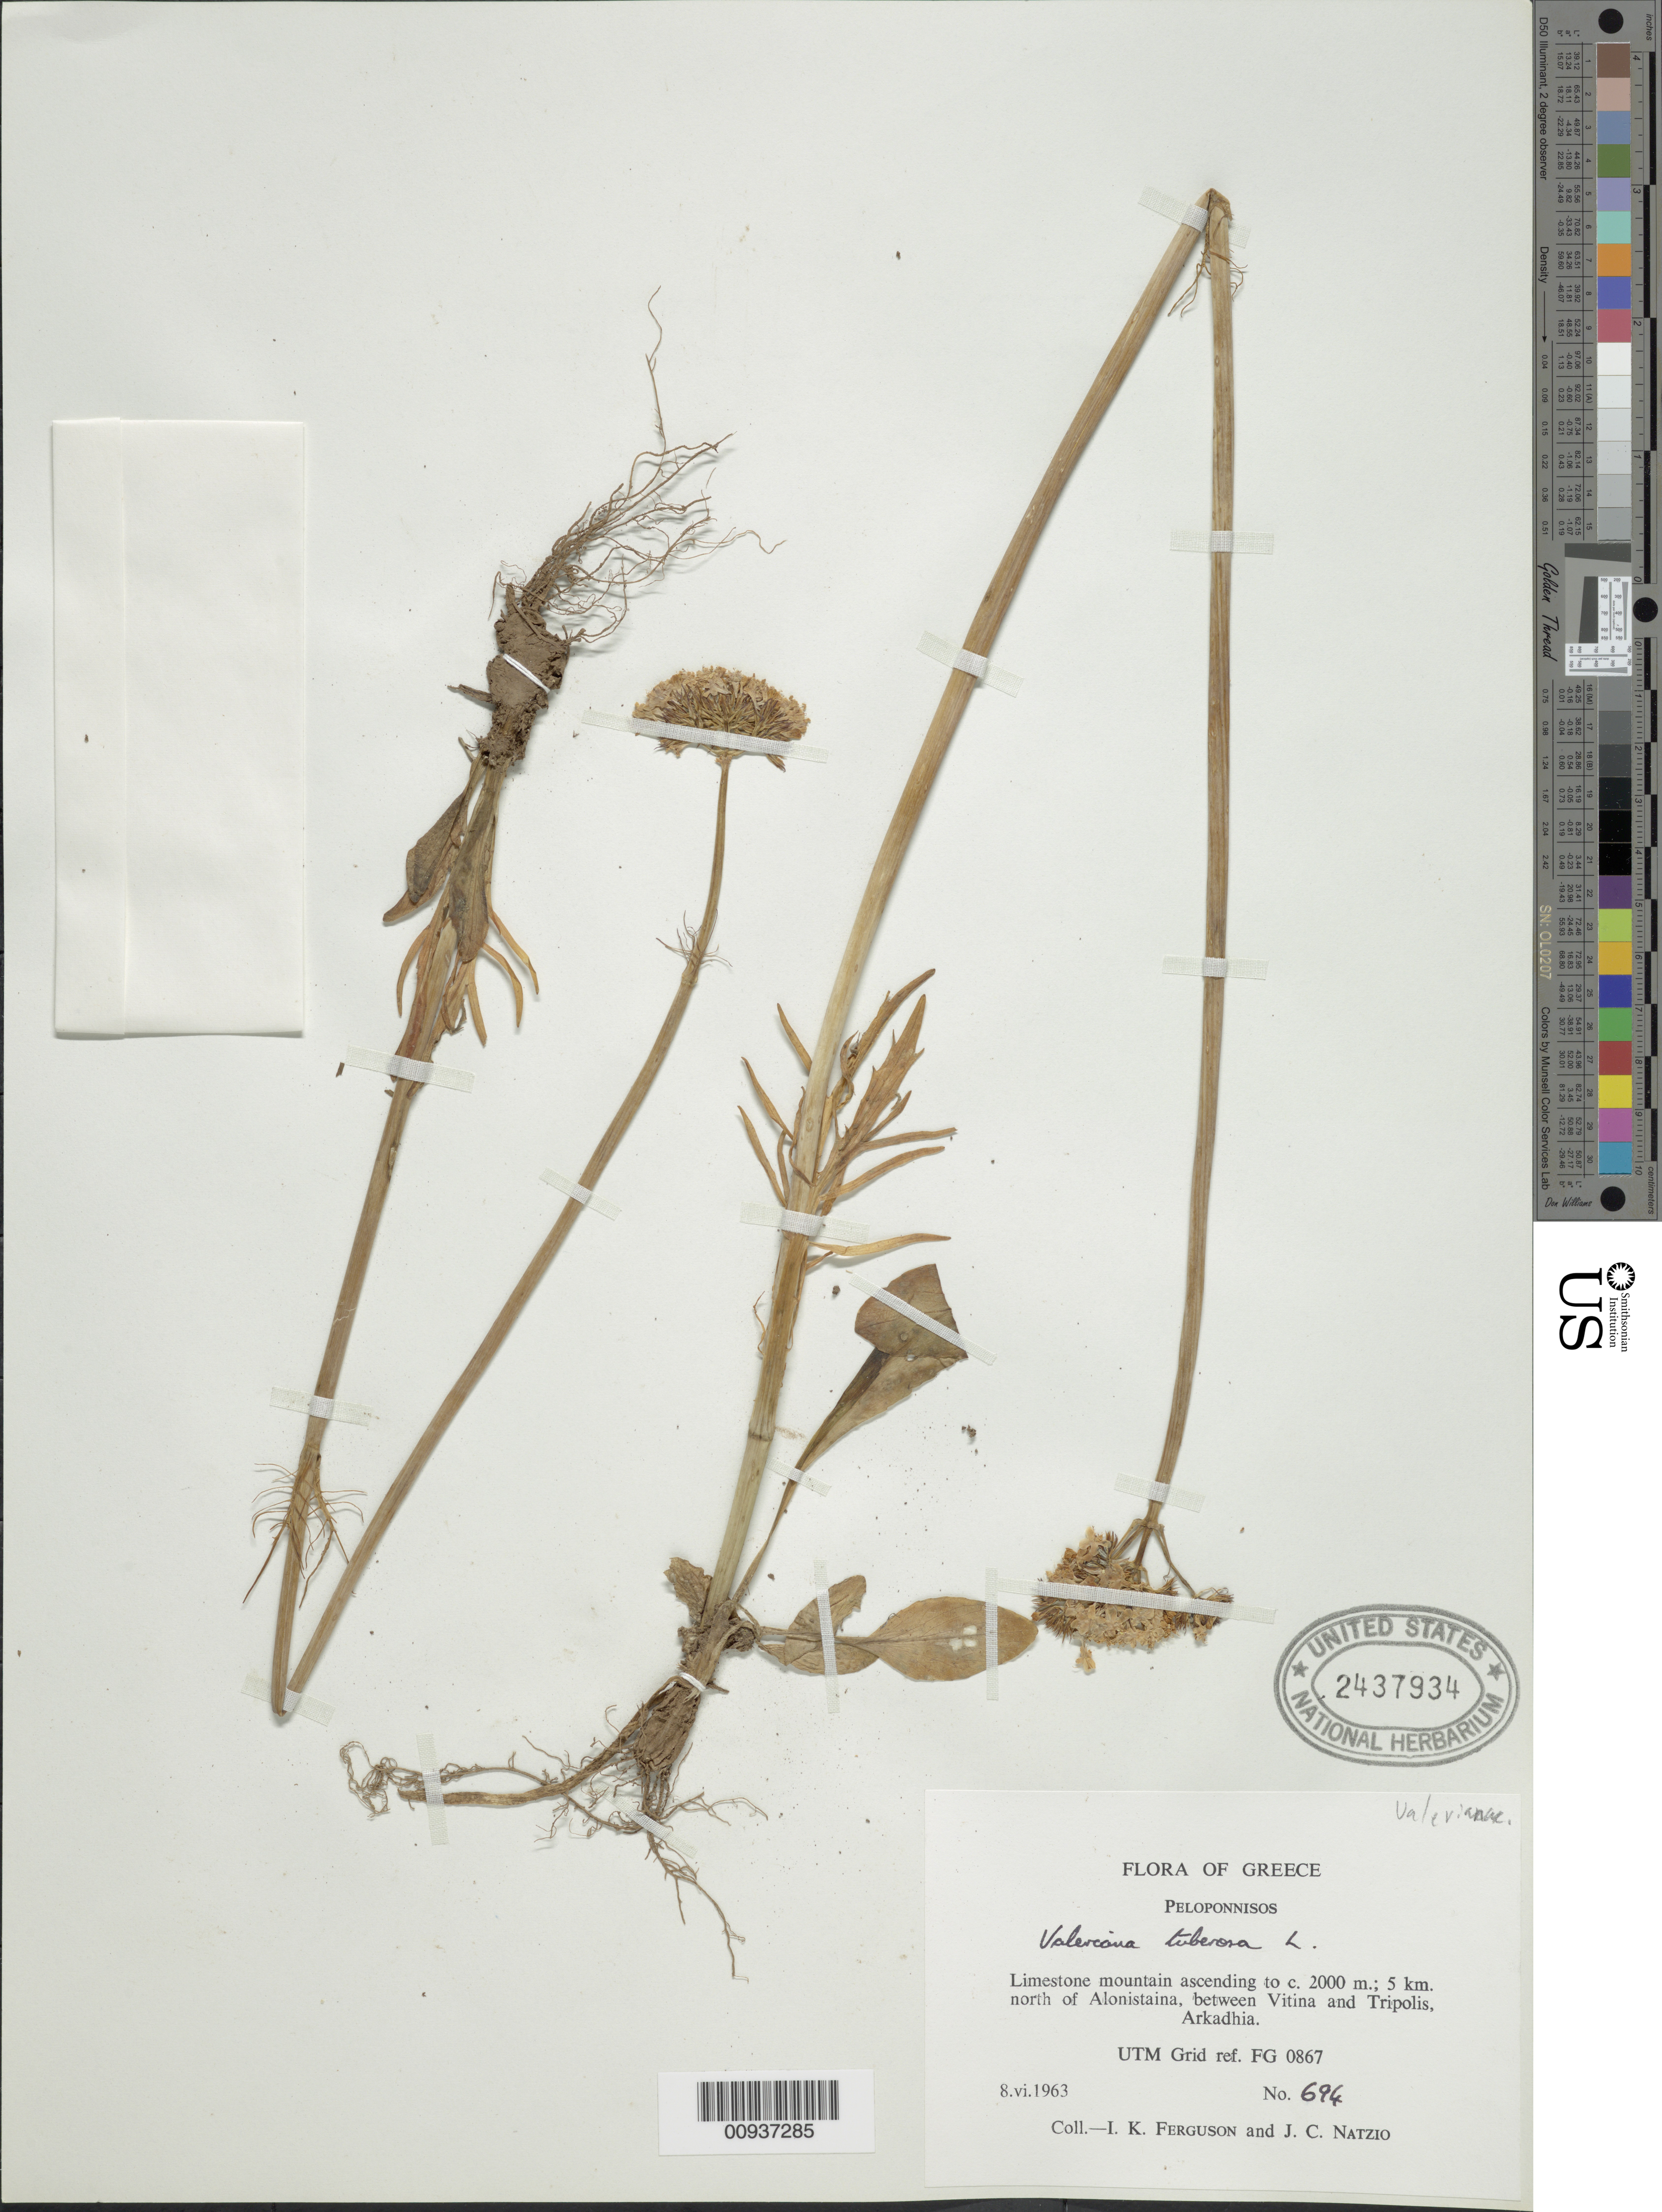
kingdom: Plantae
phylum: Tracheophyta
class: Magnoliopsida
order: Dipsacales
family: Caprifoliaceae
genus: Valeriana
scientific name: Valeriana tuberosa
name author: L.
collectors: I. K. Ferguson & J. Natzio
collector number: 694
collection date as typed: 08 Jun 1963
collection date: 1963-06-08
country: Greece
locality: Peloponnisos. Limestone mountain ascending to c. 2000m; 5km. North of Alonistaina, between Vitina and Triopolis, Arkadhia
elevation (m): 2000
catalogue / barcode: US 2437934